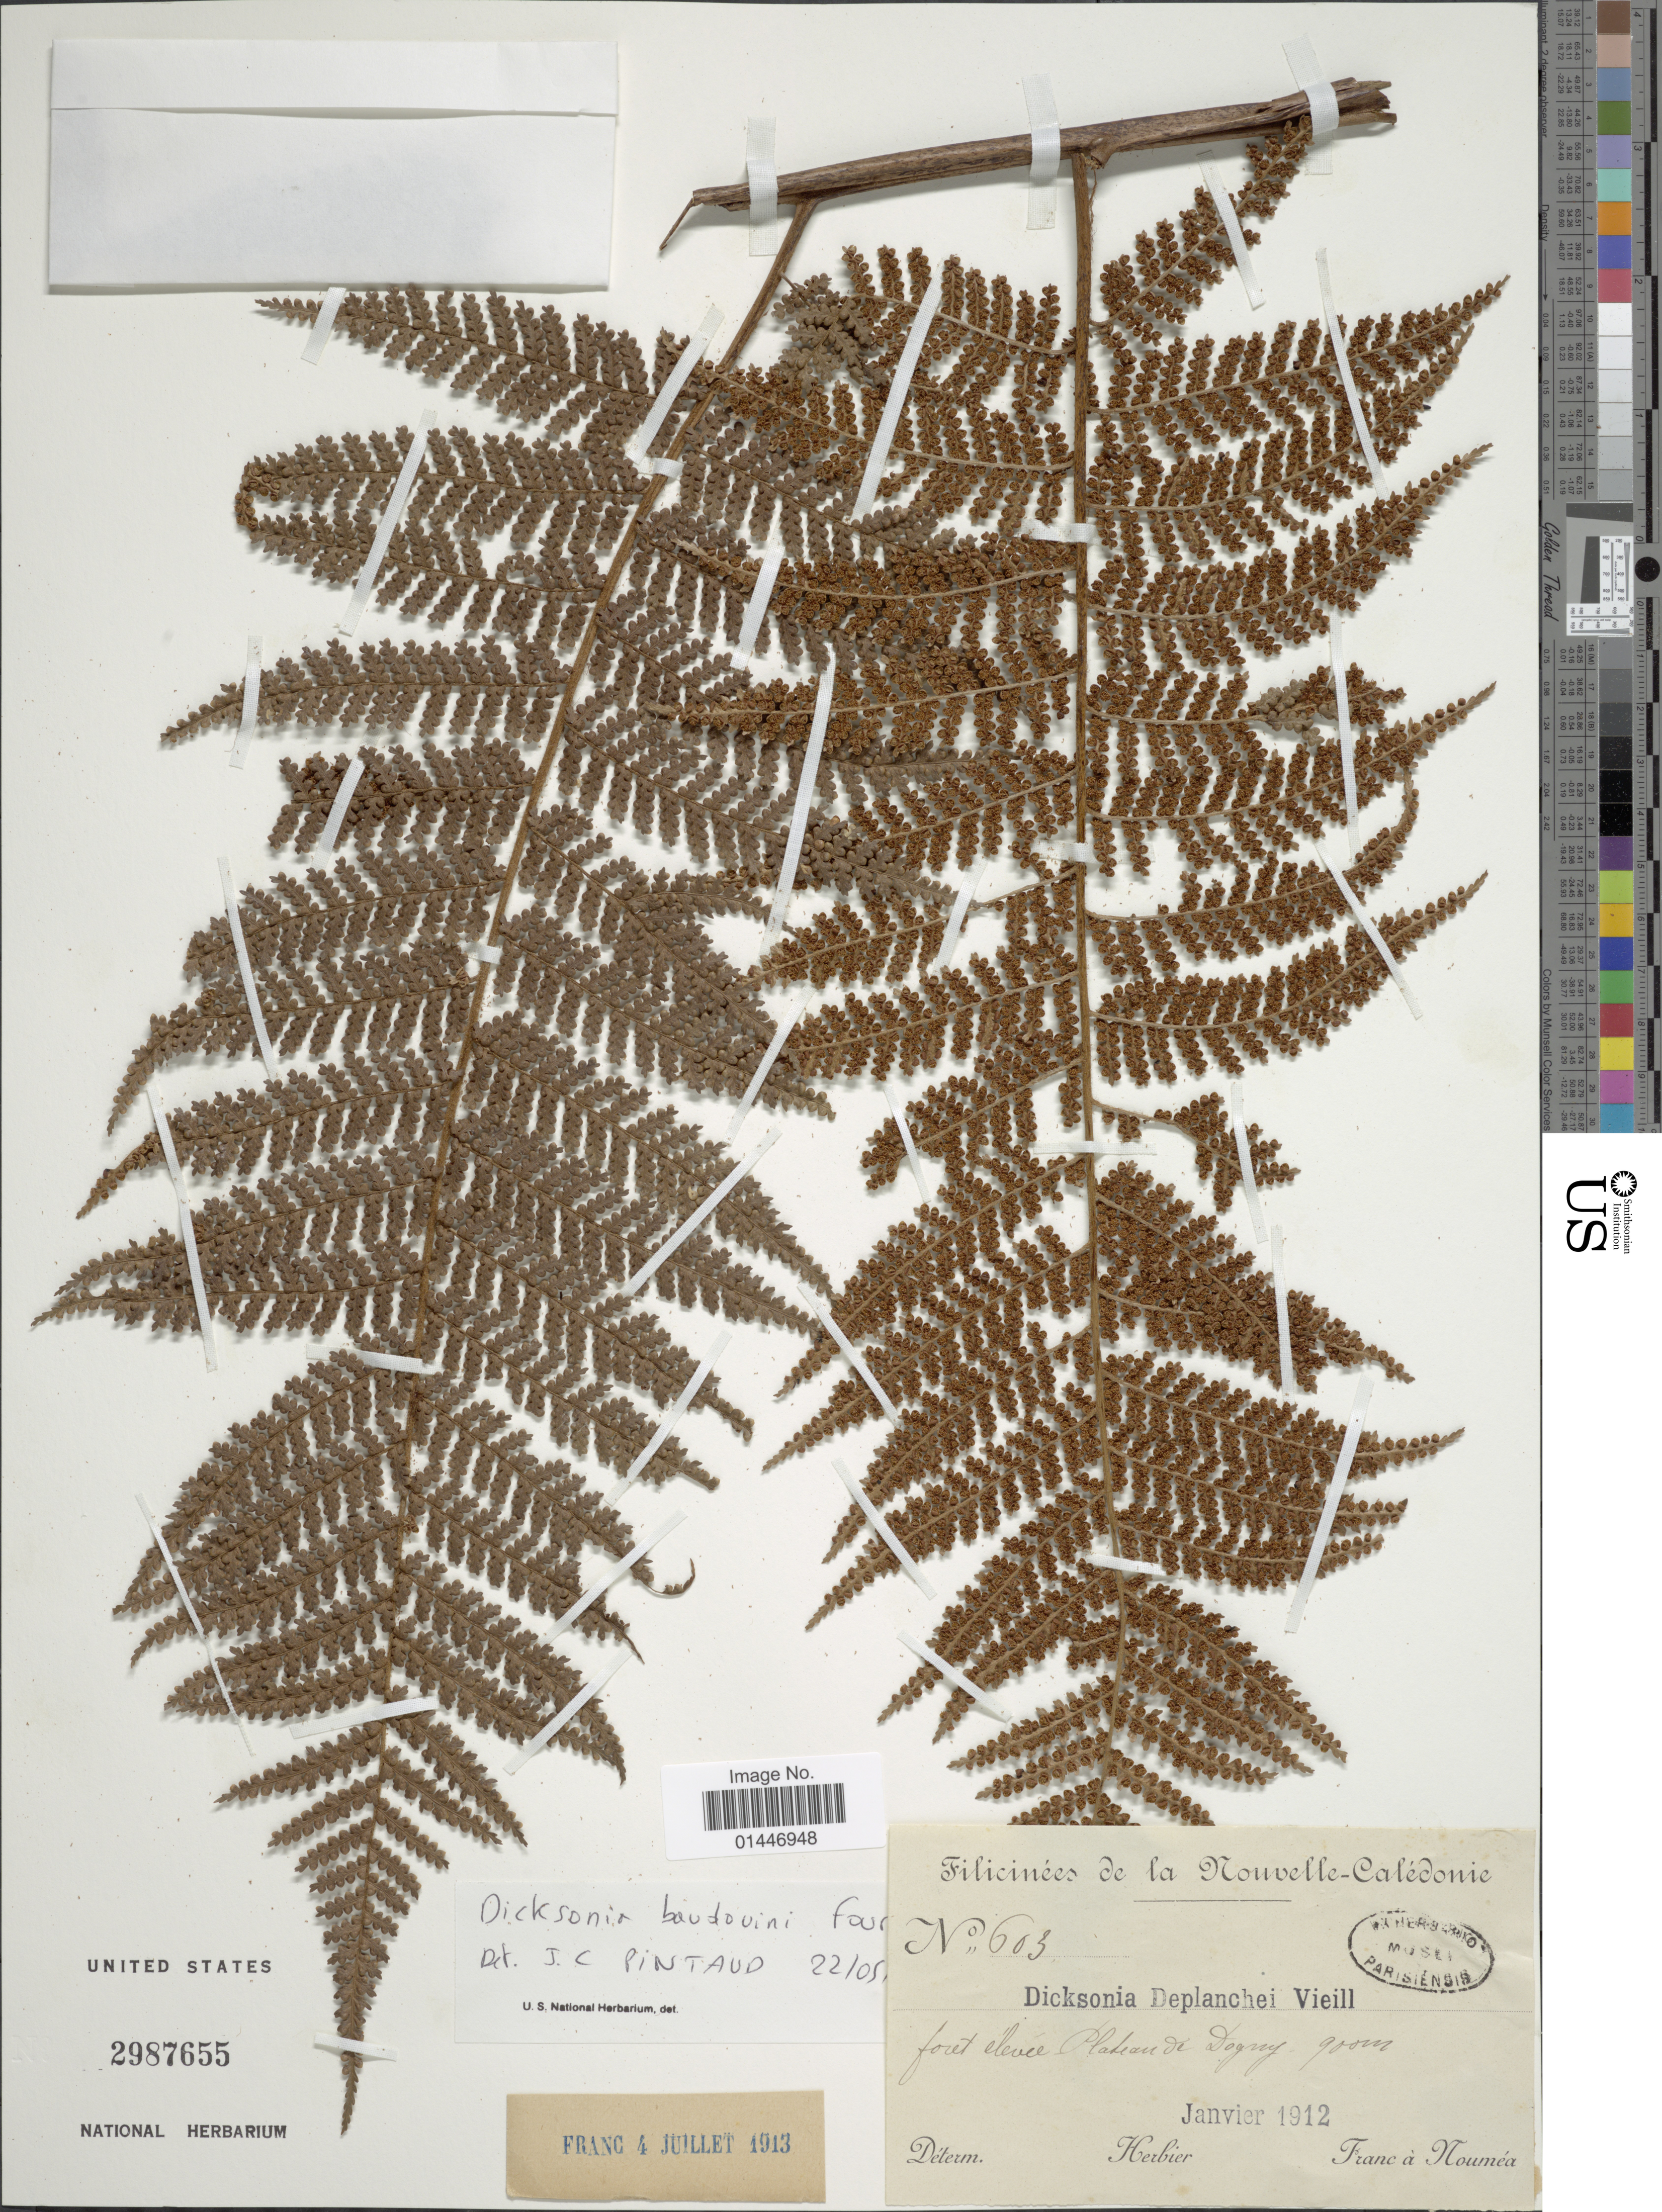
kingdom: Plantae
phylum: Tracheophyta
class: Polypodiopsida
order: Cyatheales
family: Dicksoniaceae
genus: Dicksonia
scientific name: Dicksonia baudouinii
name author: E. Fourn.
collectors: I. Franc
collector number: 603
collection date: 1912-01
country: New Caledonia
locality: Forêt élevée Plateau de Dogny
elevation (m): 900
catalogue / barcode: US 2987655